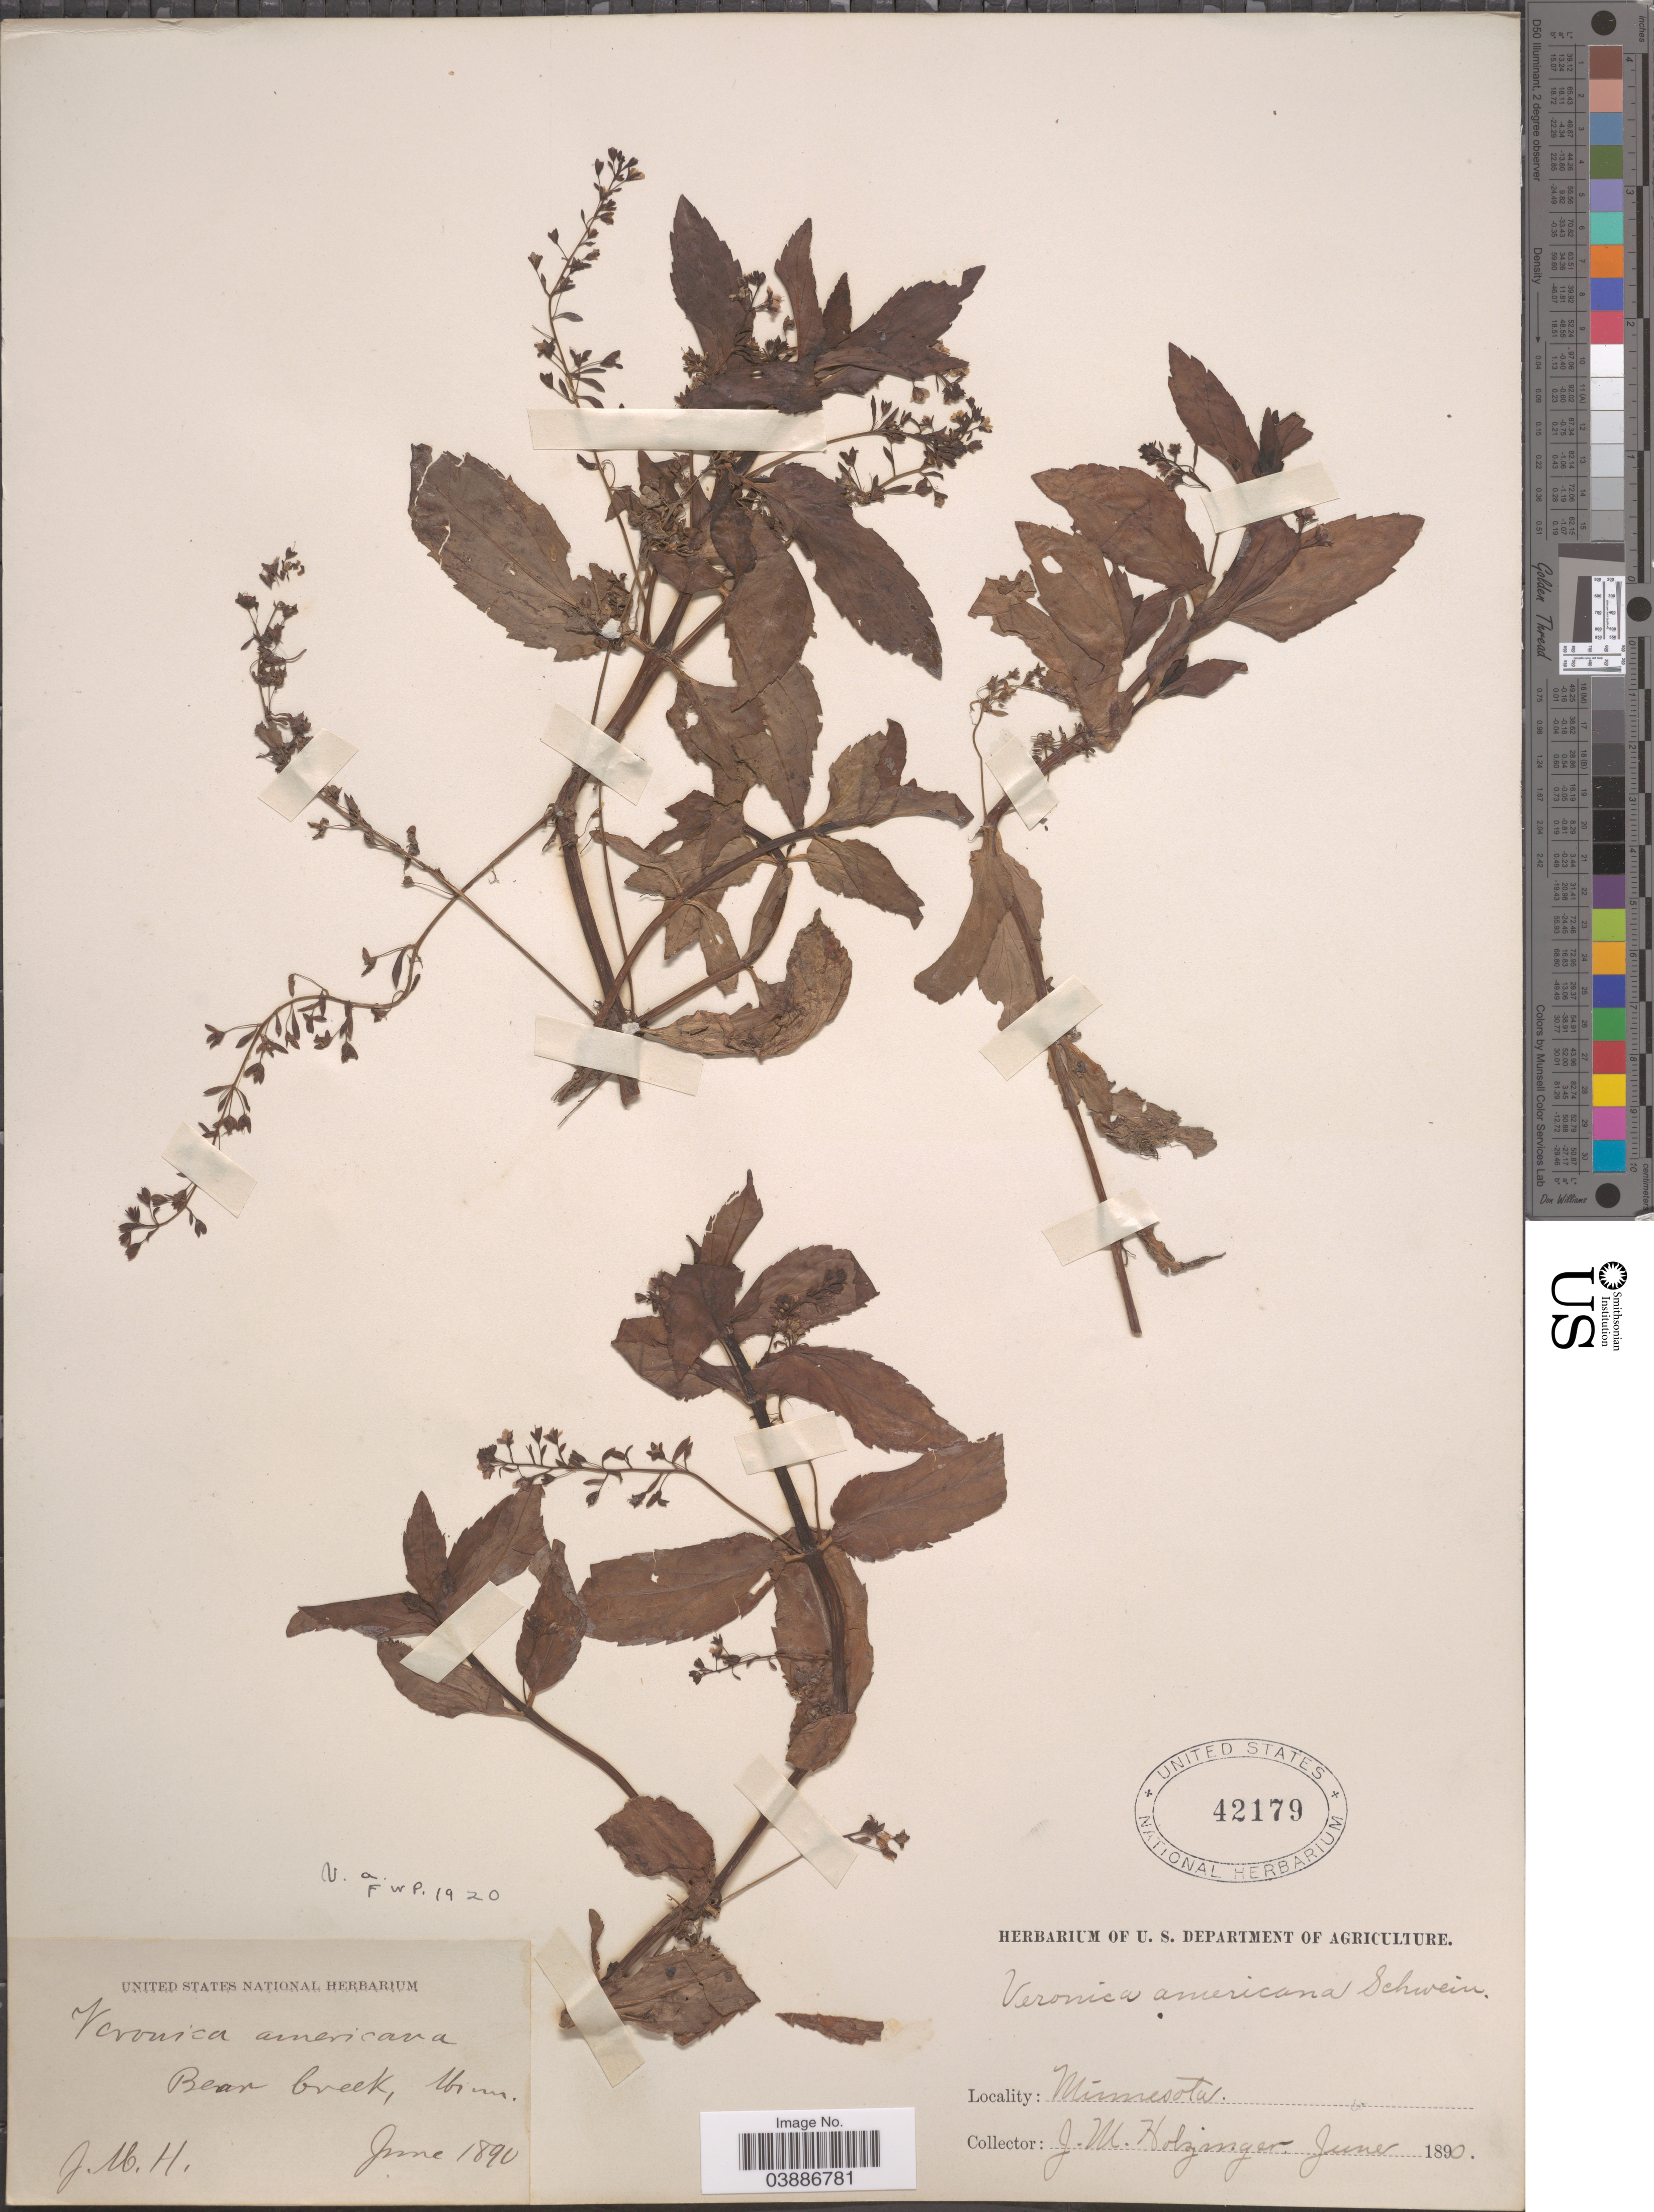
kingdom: Plantae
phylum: Tracheophyta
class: Magnoliopsida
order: Lamiales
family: Plantaginaceae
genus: Veronica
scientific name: Veronica americana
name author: Schwein. ex Benth.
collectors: J. M. Holzinger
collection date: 1890-06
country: United States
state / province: Minnesota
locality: Bear Creek.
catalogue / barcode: US 42179